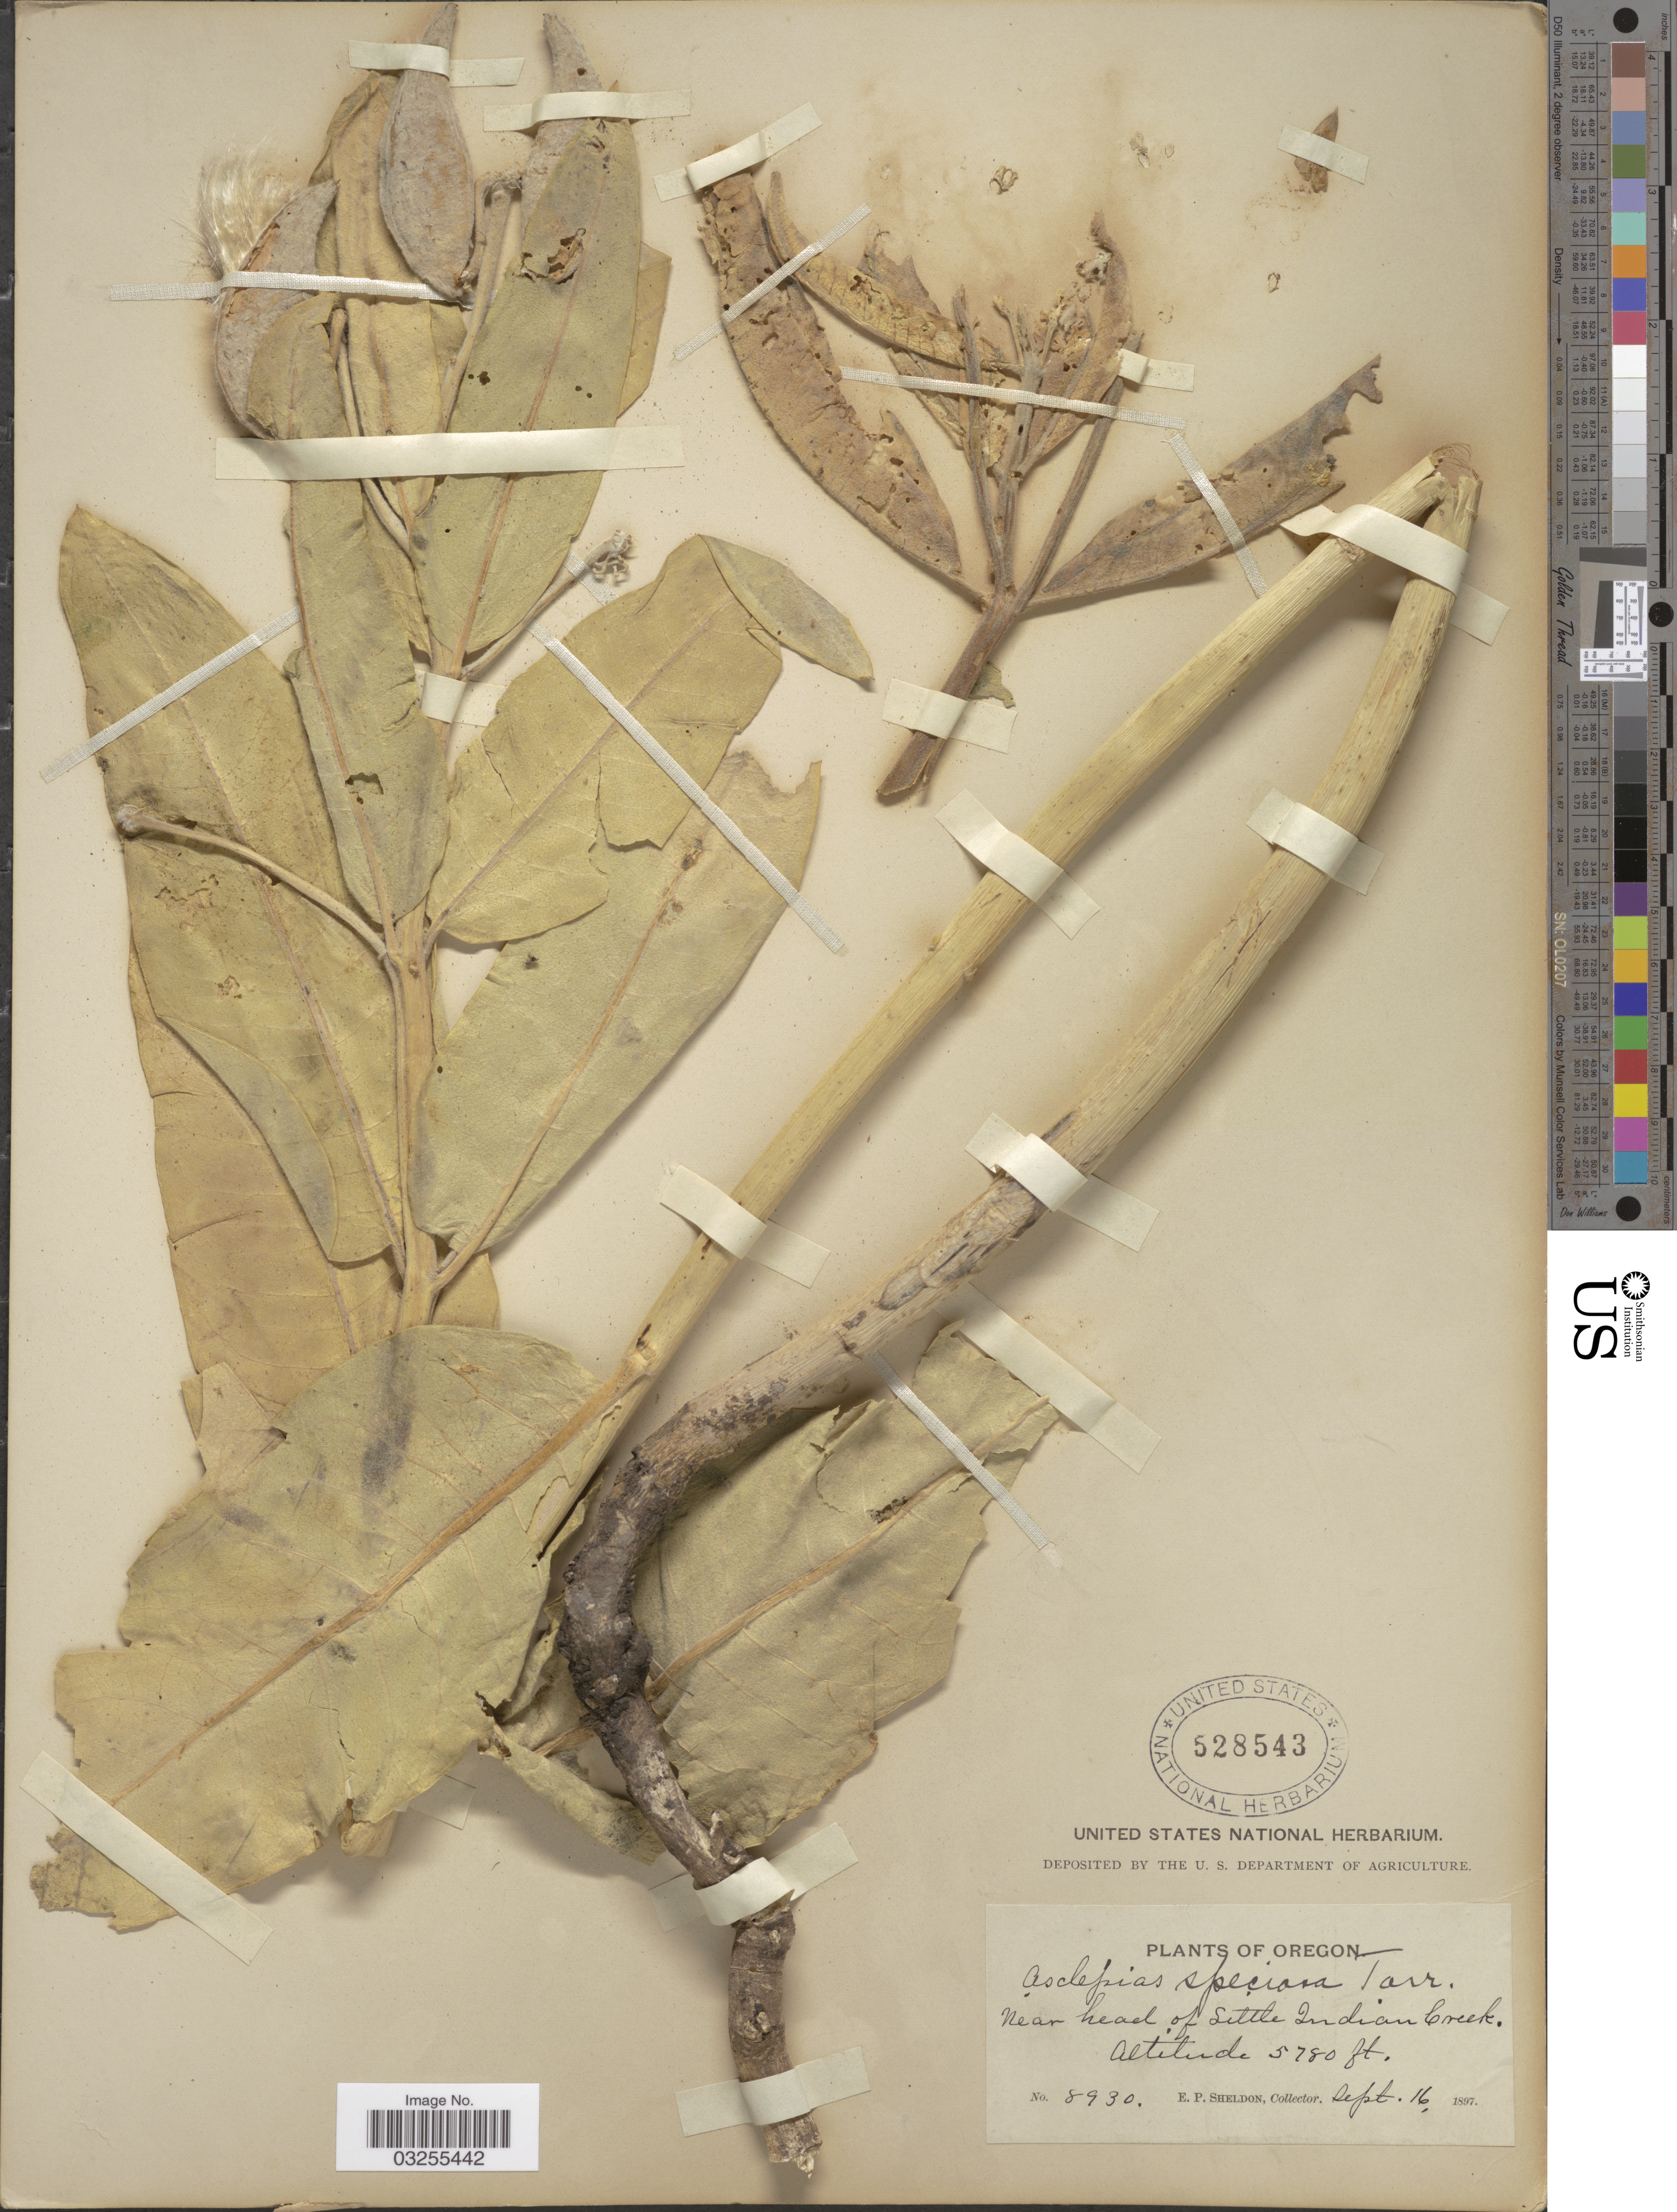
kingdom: Plantae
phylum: Tracheophyta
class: Magnoliopsida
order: Gentianales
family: Apocynaceae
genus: Asclepias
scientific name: Asclepias speciosa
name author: Torr.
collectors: E. P. Sheldon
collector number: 8930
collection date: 1897-09-16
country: United States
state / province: Oregon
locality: Near head of Little Indian Creek.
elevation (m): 1762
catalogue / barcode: US 528543